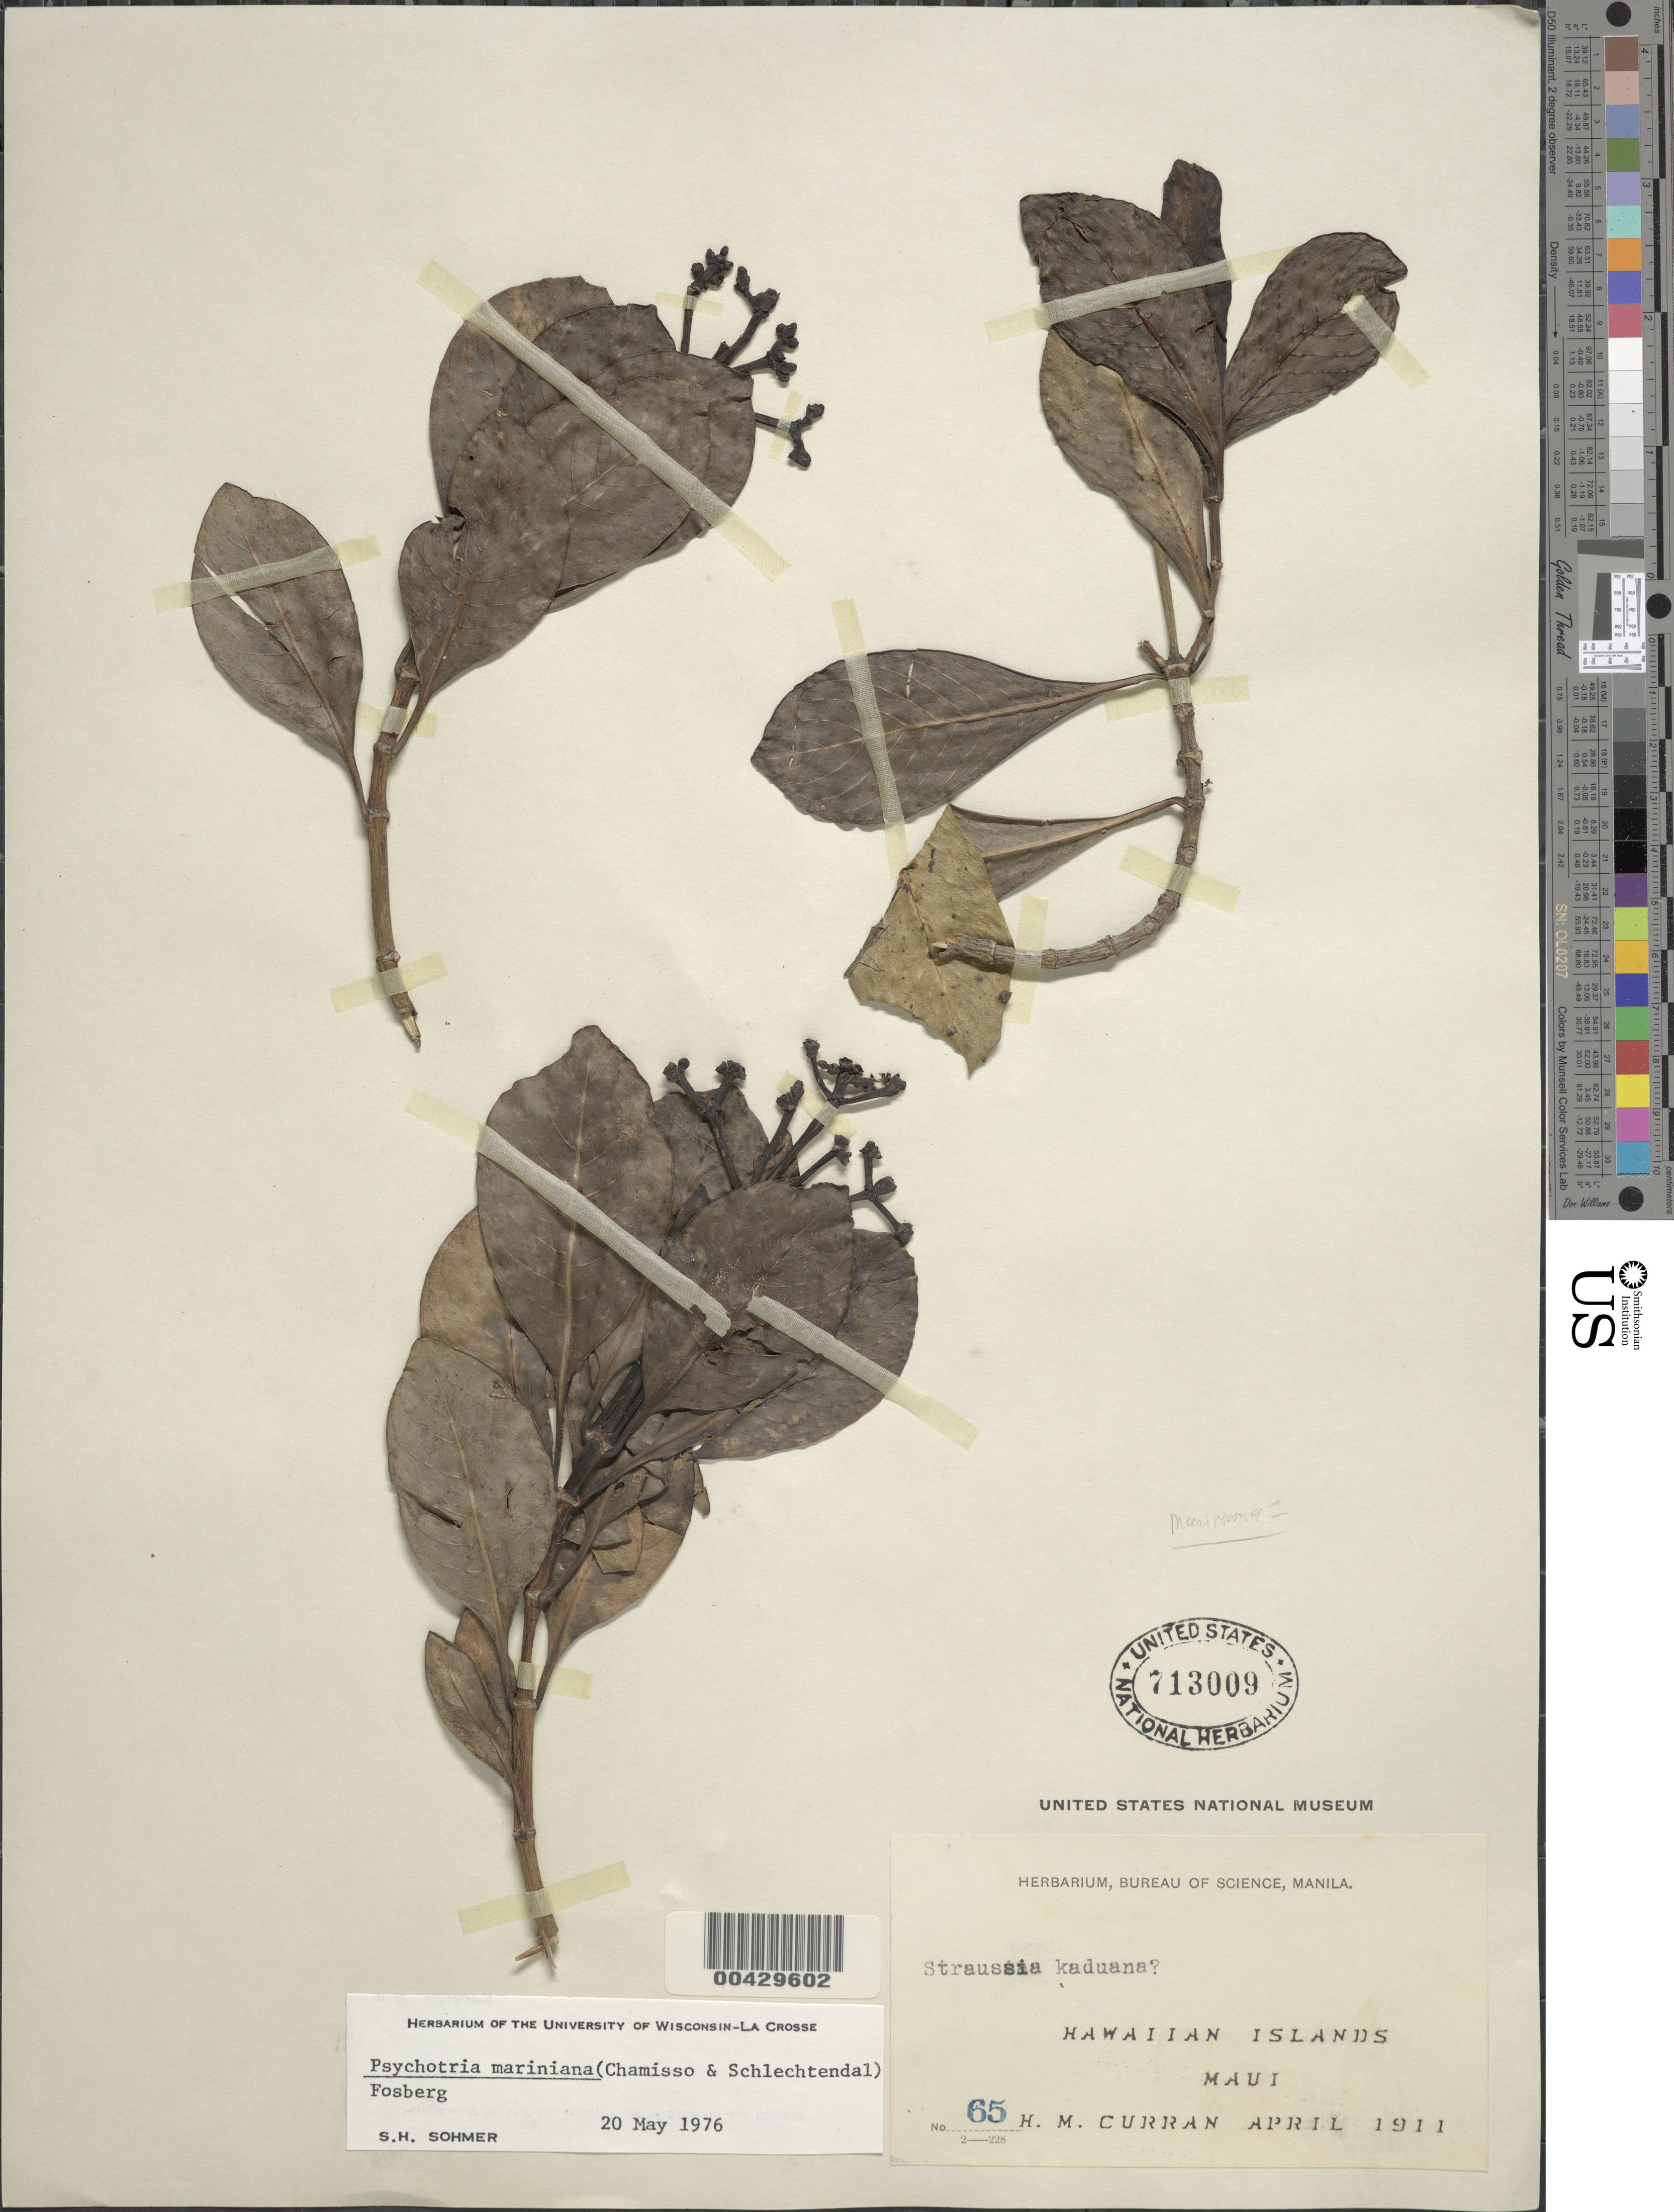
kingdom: Plantae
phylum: Tracheophyta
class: Magnoliopsida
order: Gentianales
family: Rubiaceae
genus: Psychotria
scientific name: Psychotria mariniana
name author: (Cham. & Schltdl.) Fosberg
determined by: Sohmer, S. H.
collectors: H. M. Curran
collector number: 65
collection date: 1911-04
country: United States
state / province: Hawaii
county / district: Maui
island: Maui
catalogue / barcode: US 713009